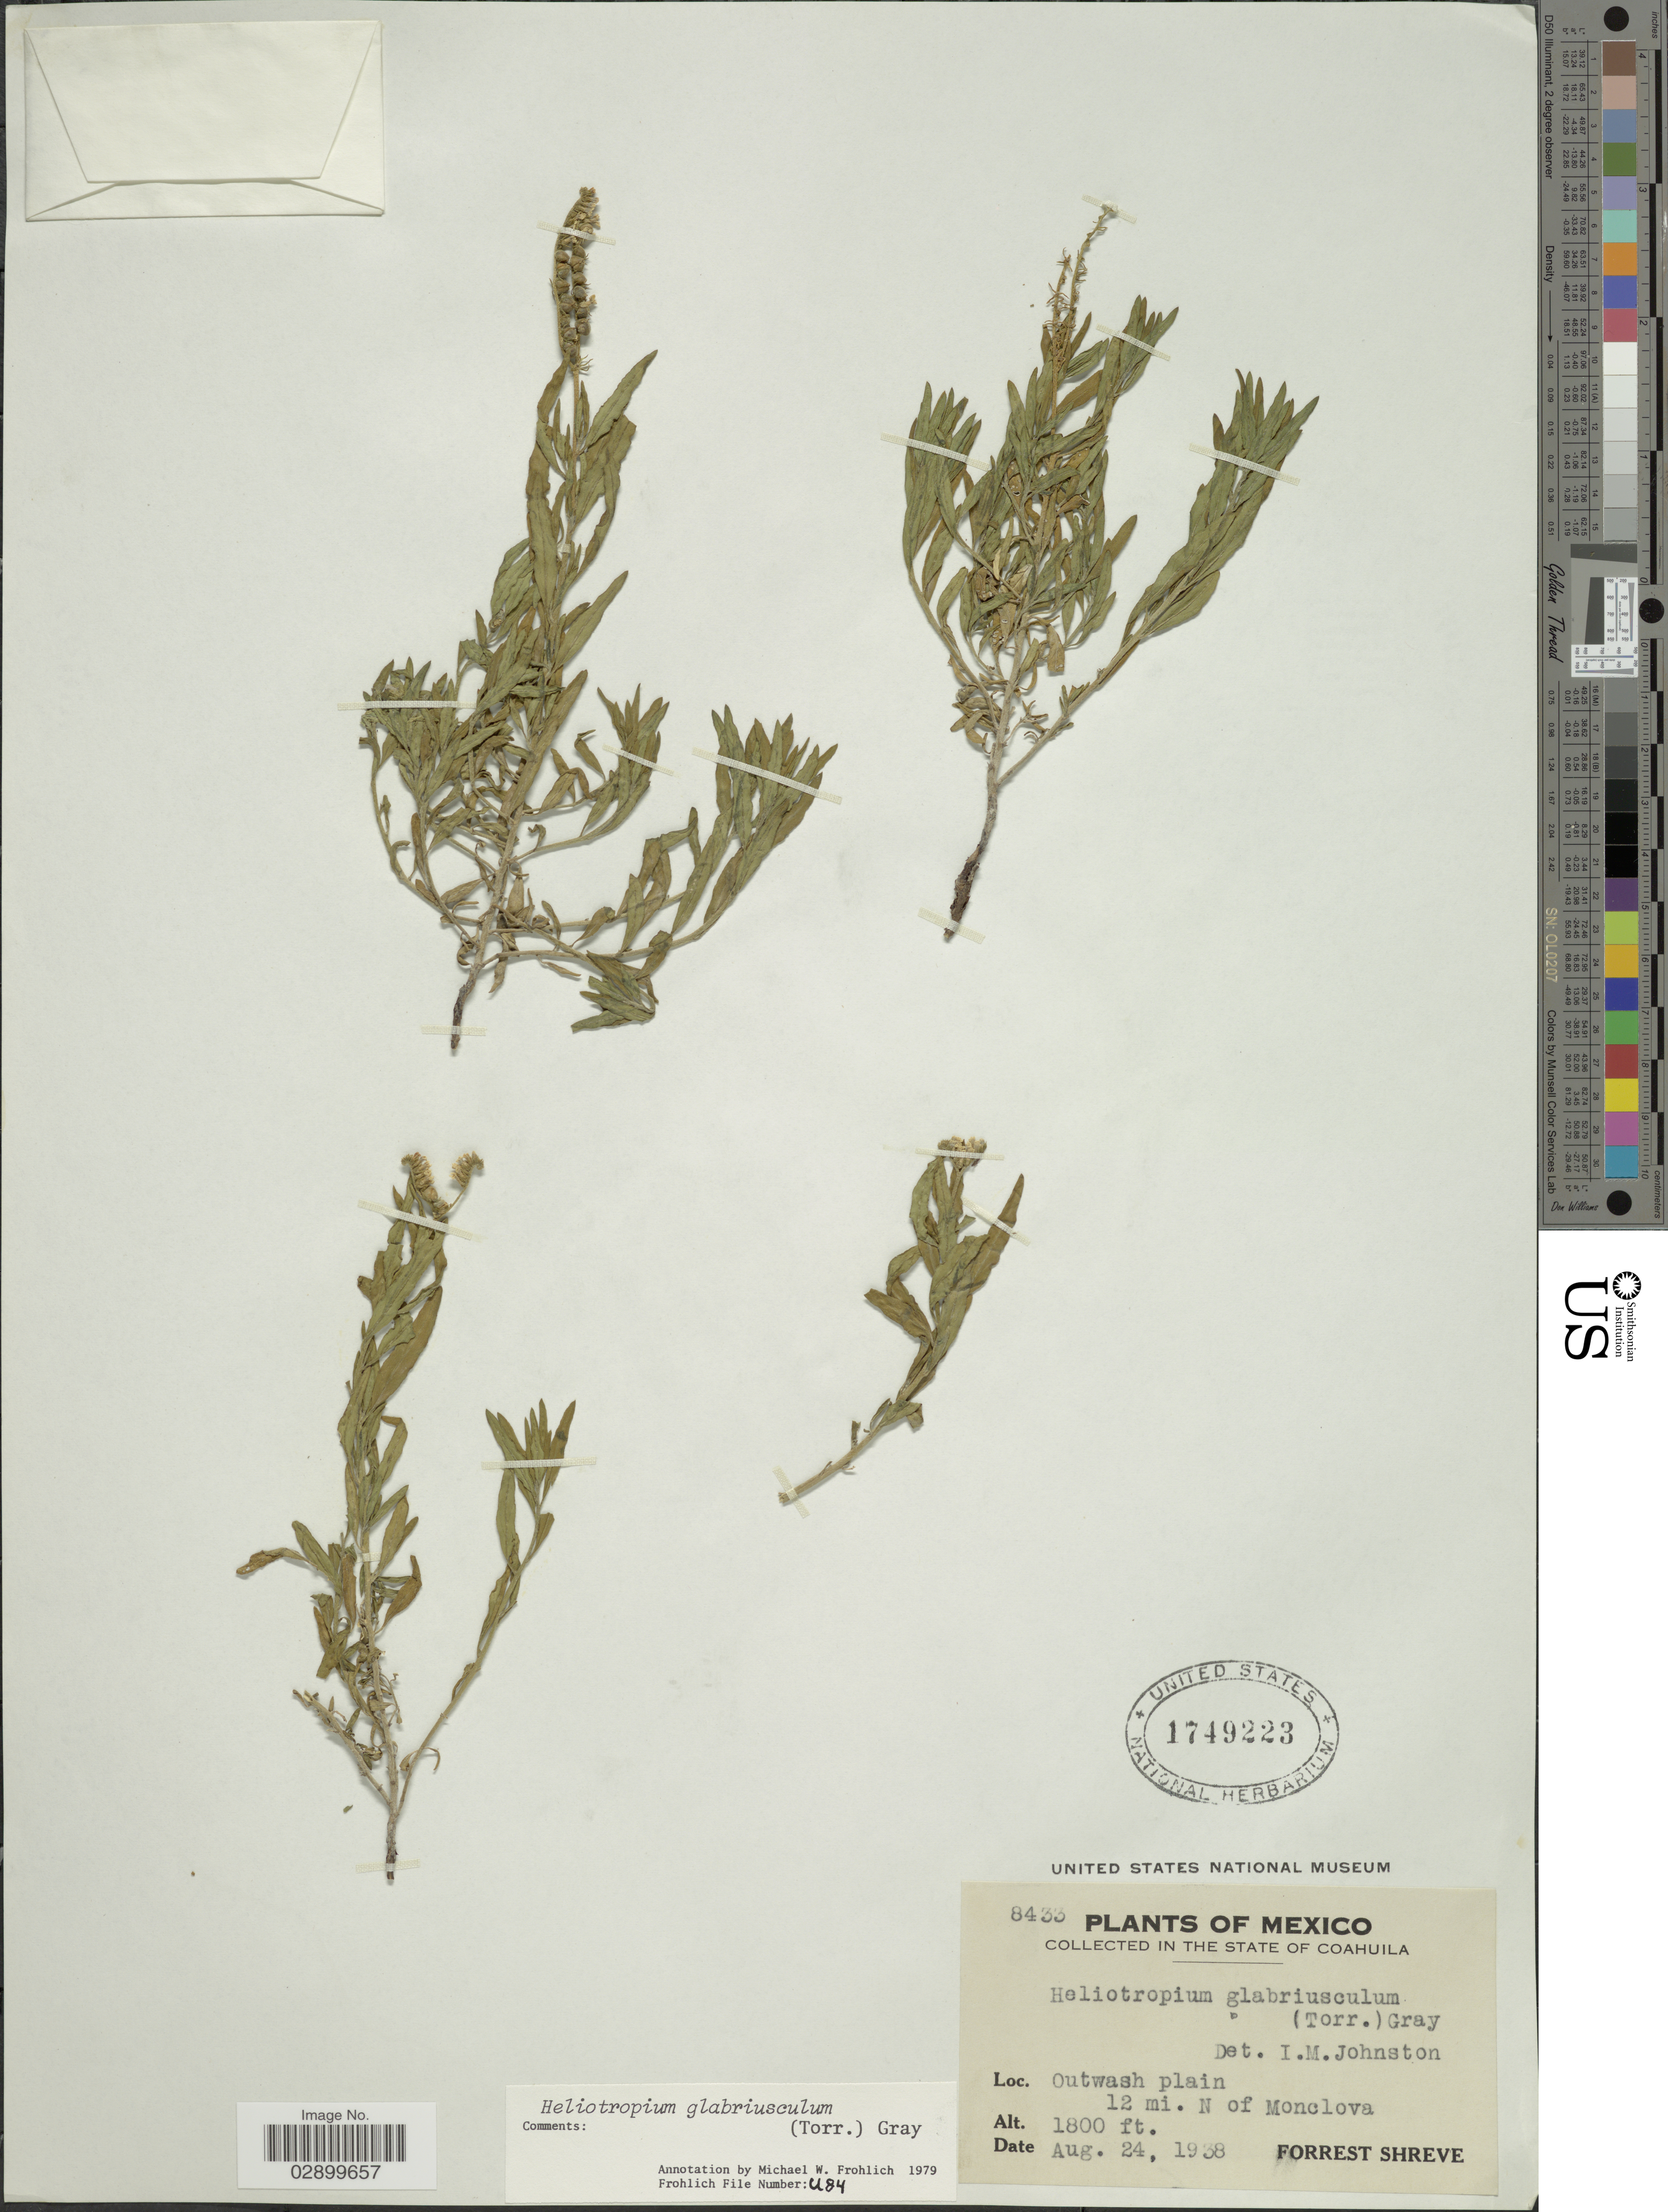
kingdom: Plantae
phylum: Tracheophyta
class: Magnoliopsida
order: Boraginales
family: Heliotropiaceae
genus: Heliotropium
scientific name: Heliotropium glabriusculum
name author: (Torr.) A. Gray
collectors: F. Shreve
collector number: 8433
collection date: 1938-08-24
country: Mexico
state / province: Coahuila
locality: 12 mi. N of Monclova.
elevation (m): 549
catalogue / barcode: US 1749223